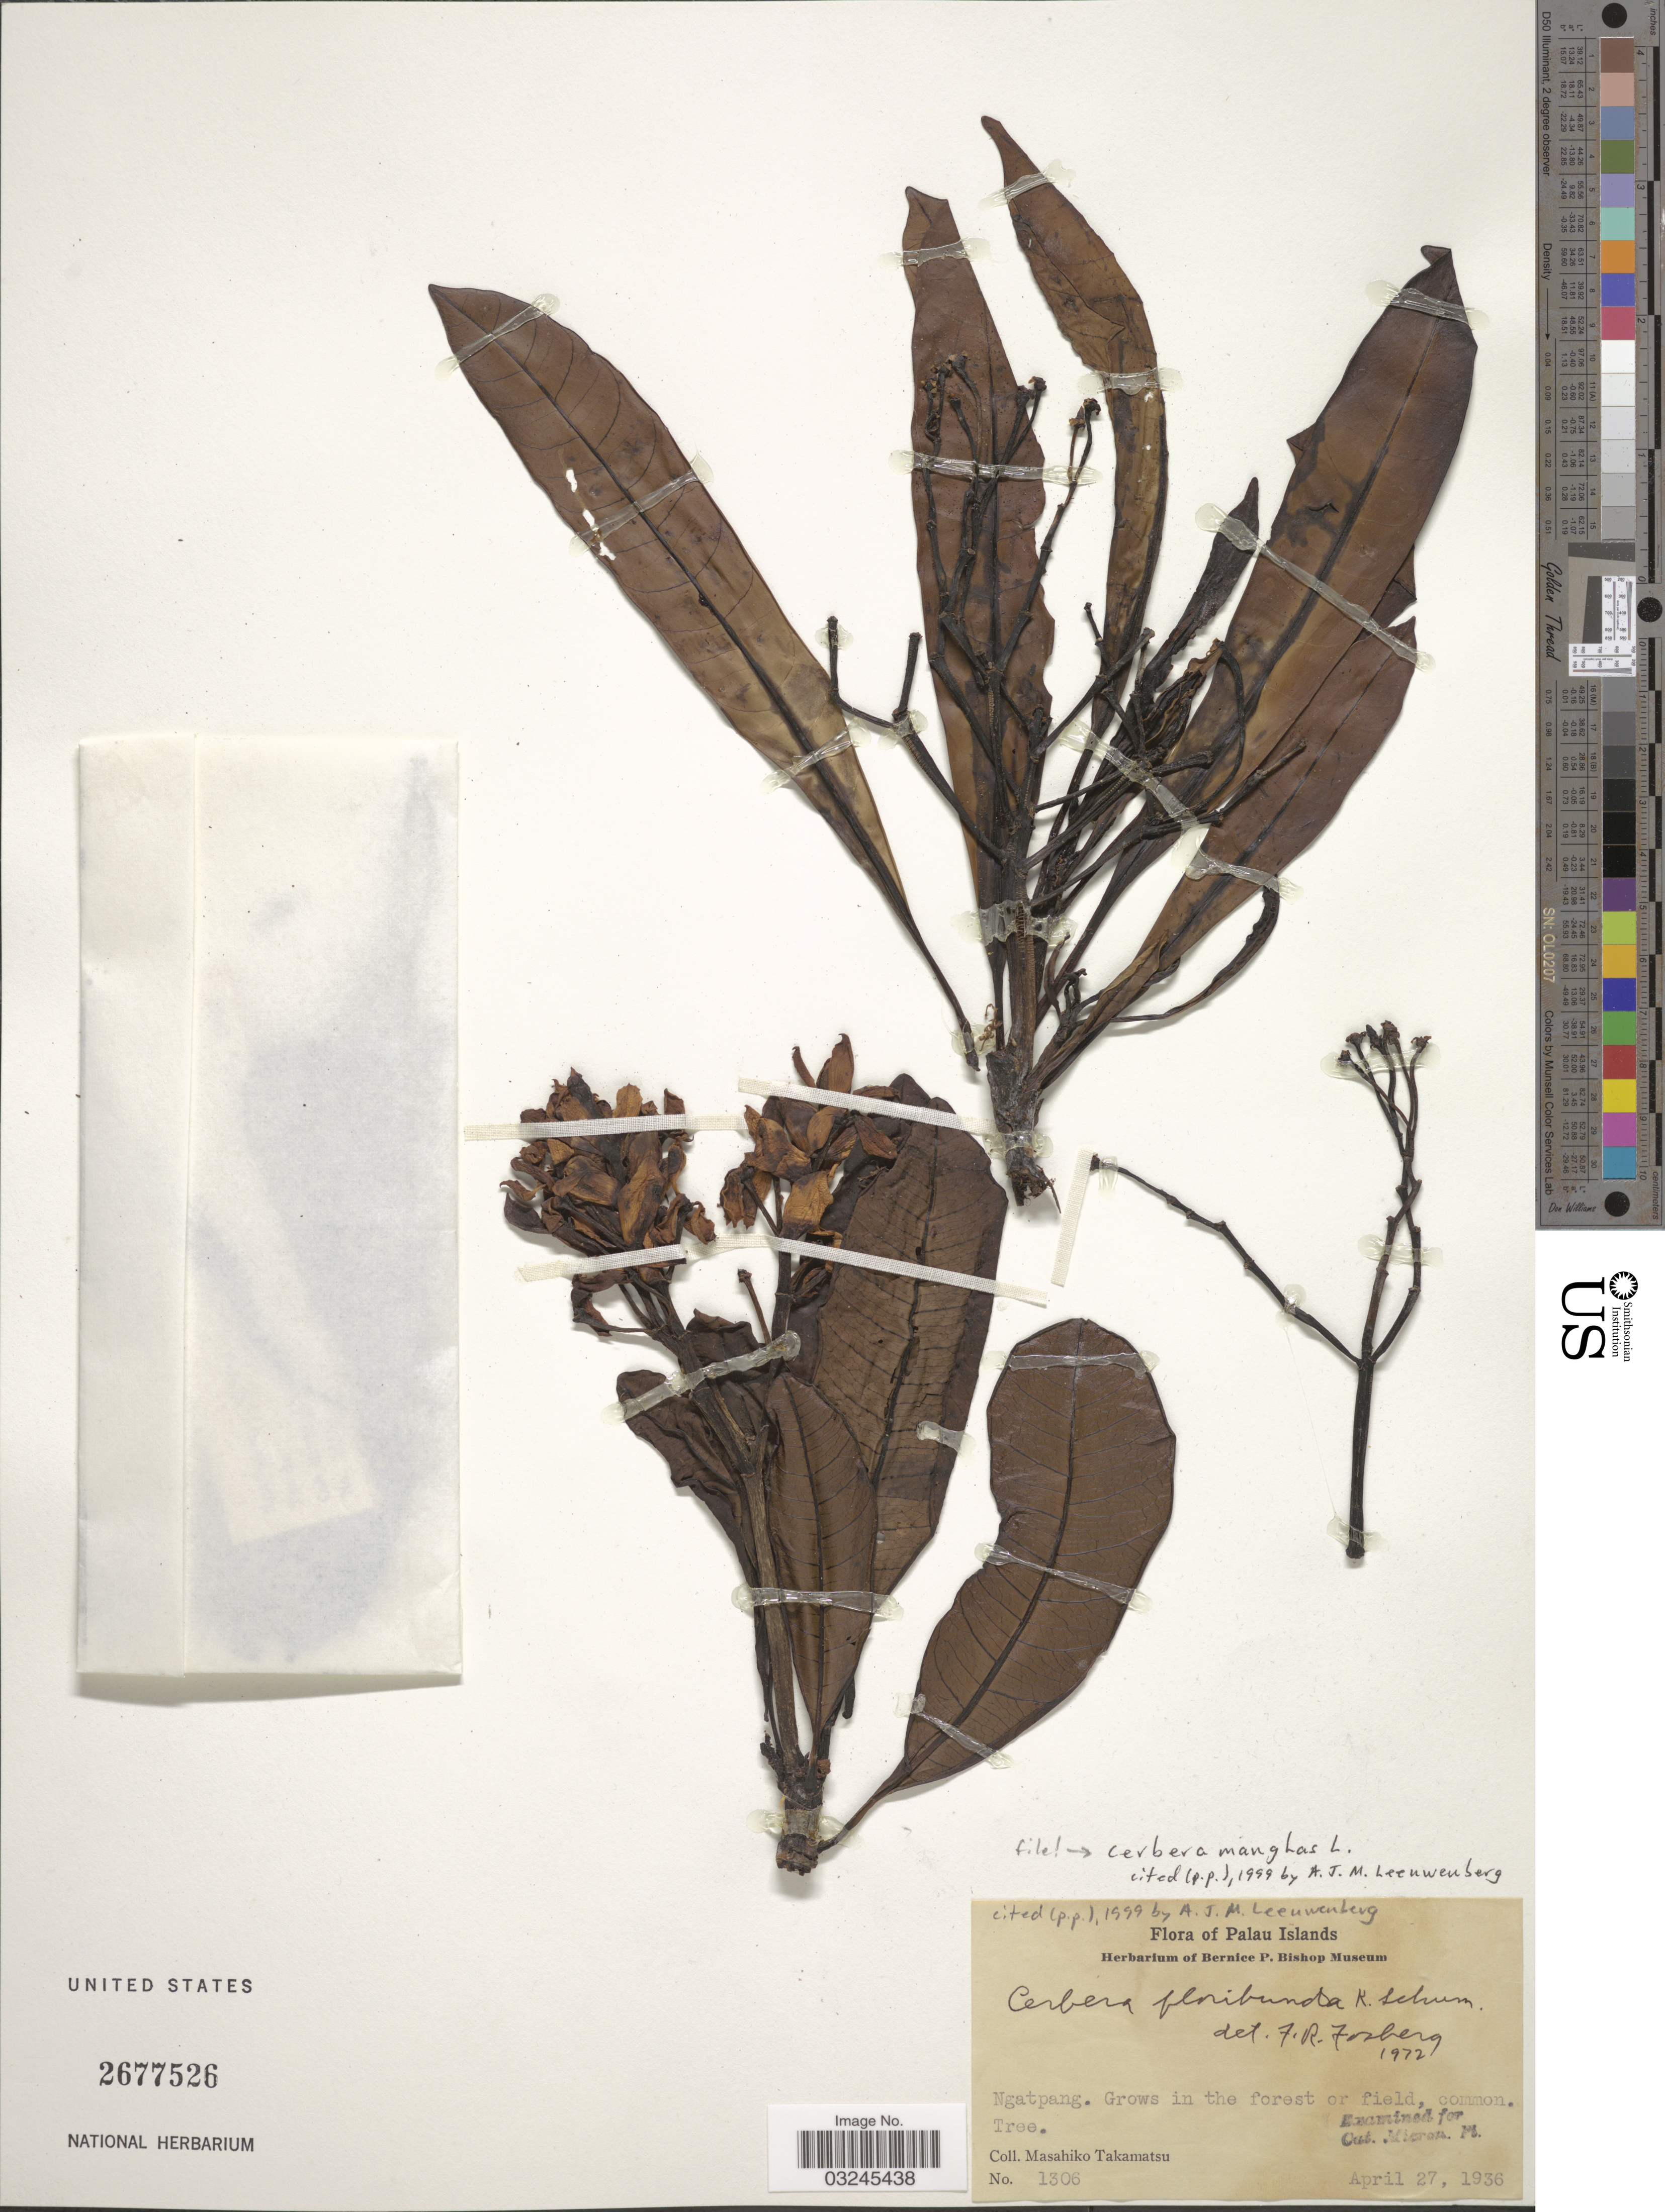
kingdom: Plantae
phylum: Tracheophyta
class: Magnoliopsida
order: Gentianales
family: Apocynaceae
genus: Cerbera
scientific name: Cerbera manghas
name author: L.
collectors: M. Takamatsu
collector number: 1306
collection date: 1936-04-27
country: Palau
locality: Palau Islands. Ngatpang.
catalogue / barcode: US 2677526